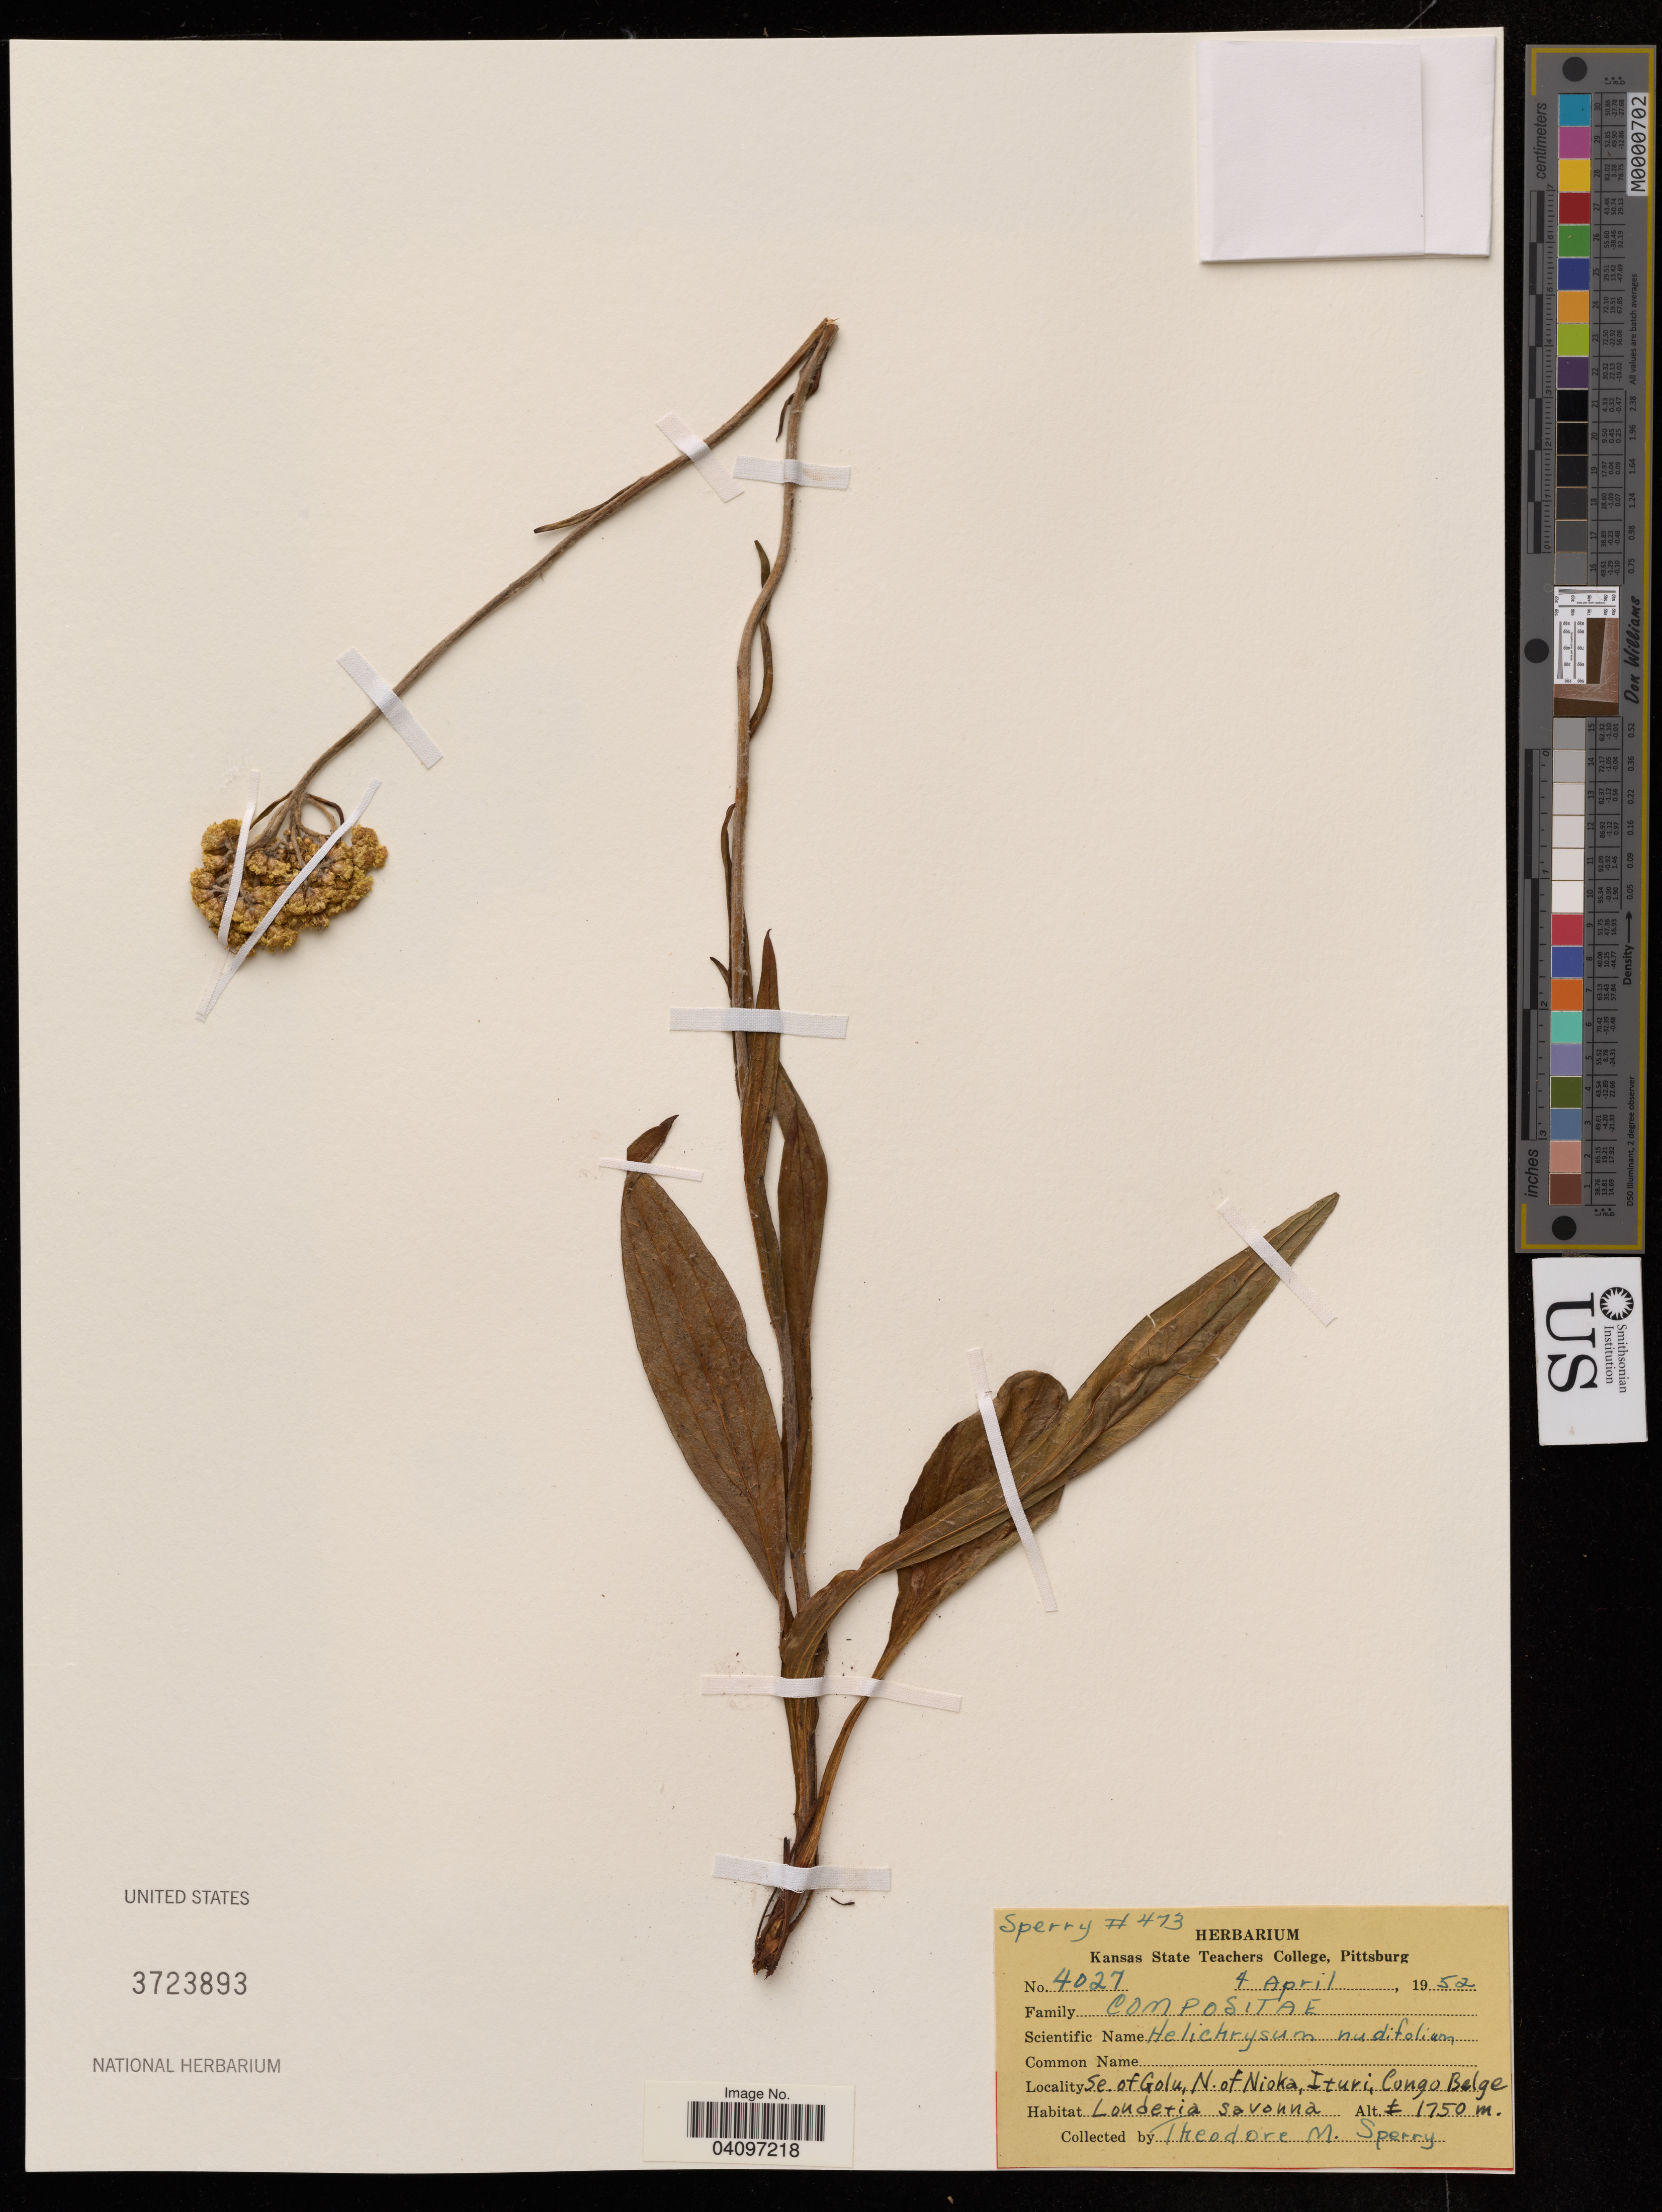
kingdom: Plantae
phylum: Tracheophyta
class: Magnoliopsida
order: Asterales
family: Asteraceae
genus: Helichrysum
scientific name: Helichrysum nudifolium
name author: (L.) Less.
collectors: T. Sperry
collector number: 473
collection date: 1952-04-04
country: Congo, Democratic Republic of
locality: Se. of Golu, N. of Nioka, Ituri.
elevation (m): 1750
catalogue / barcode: US 3723893